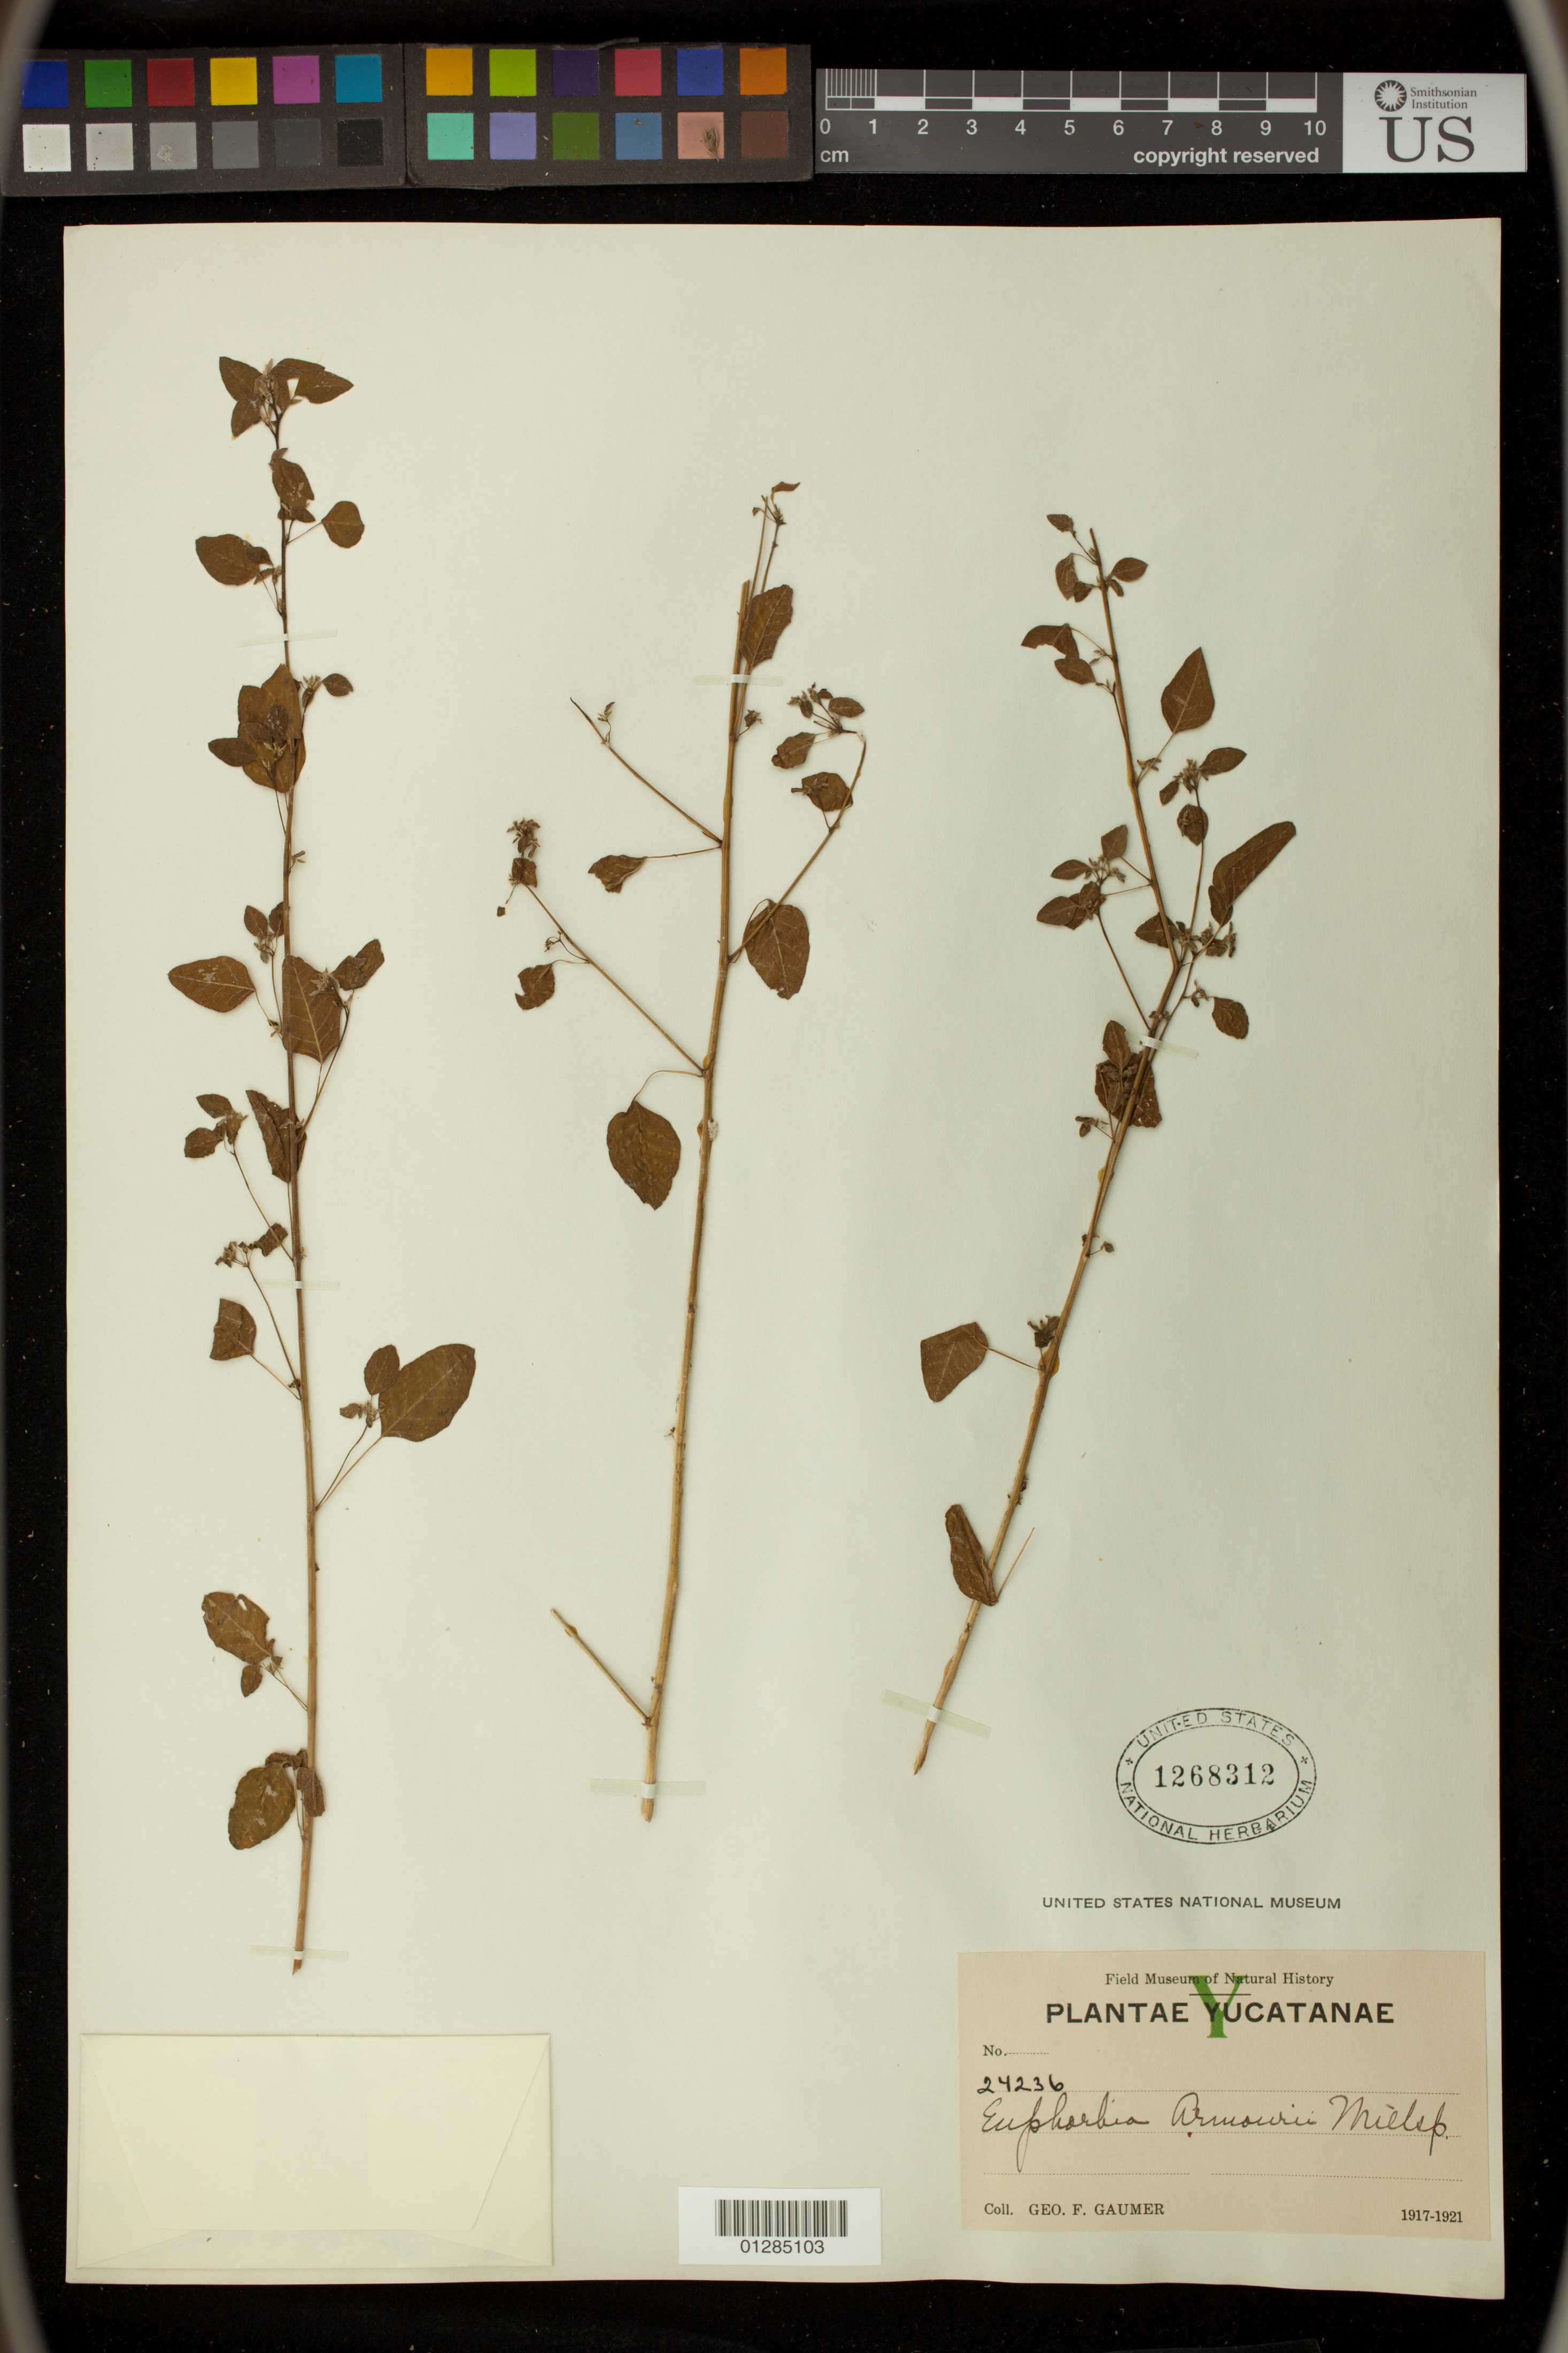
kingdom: Plantae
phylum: Tracheophyta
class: Magnoliopsida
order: Malpighiales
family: Euphorbiaceae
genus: Euphorbia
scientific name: Euphorbia armourii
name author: Millsp.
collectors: G. F. Gaumer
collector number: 24236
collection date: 1917/1921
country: Mexico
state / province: Yucatán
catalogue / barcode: US 1268312